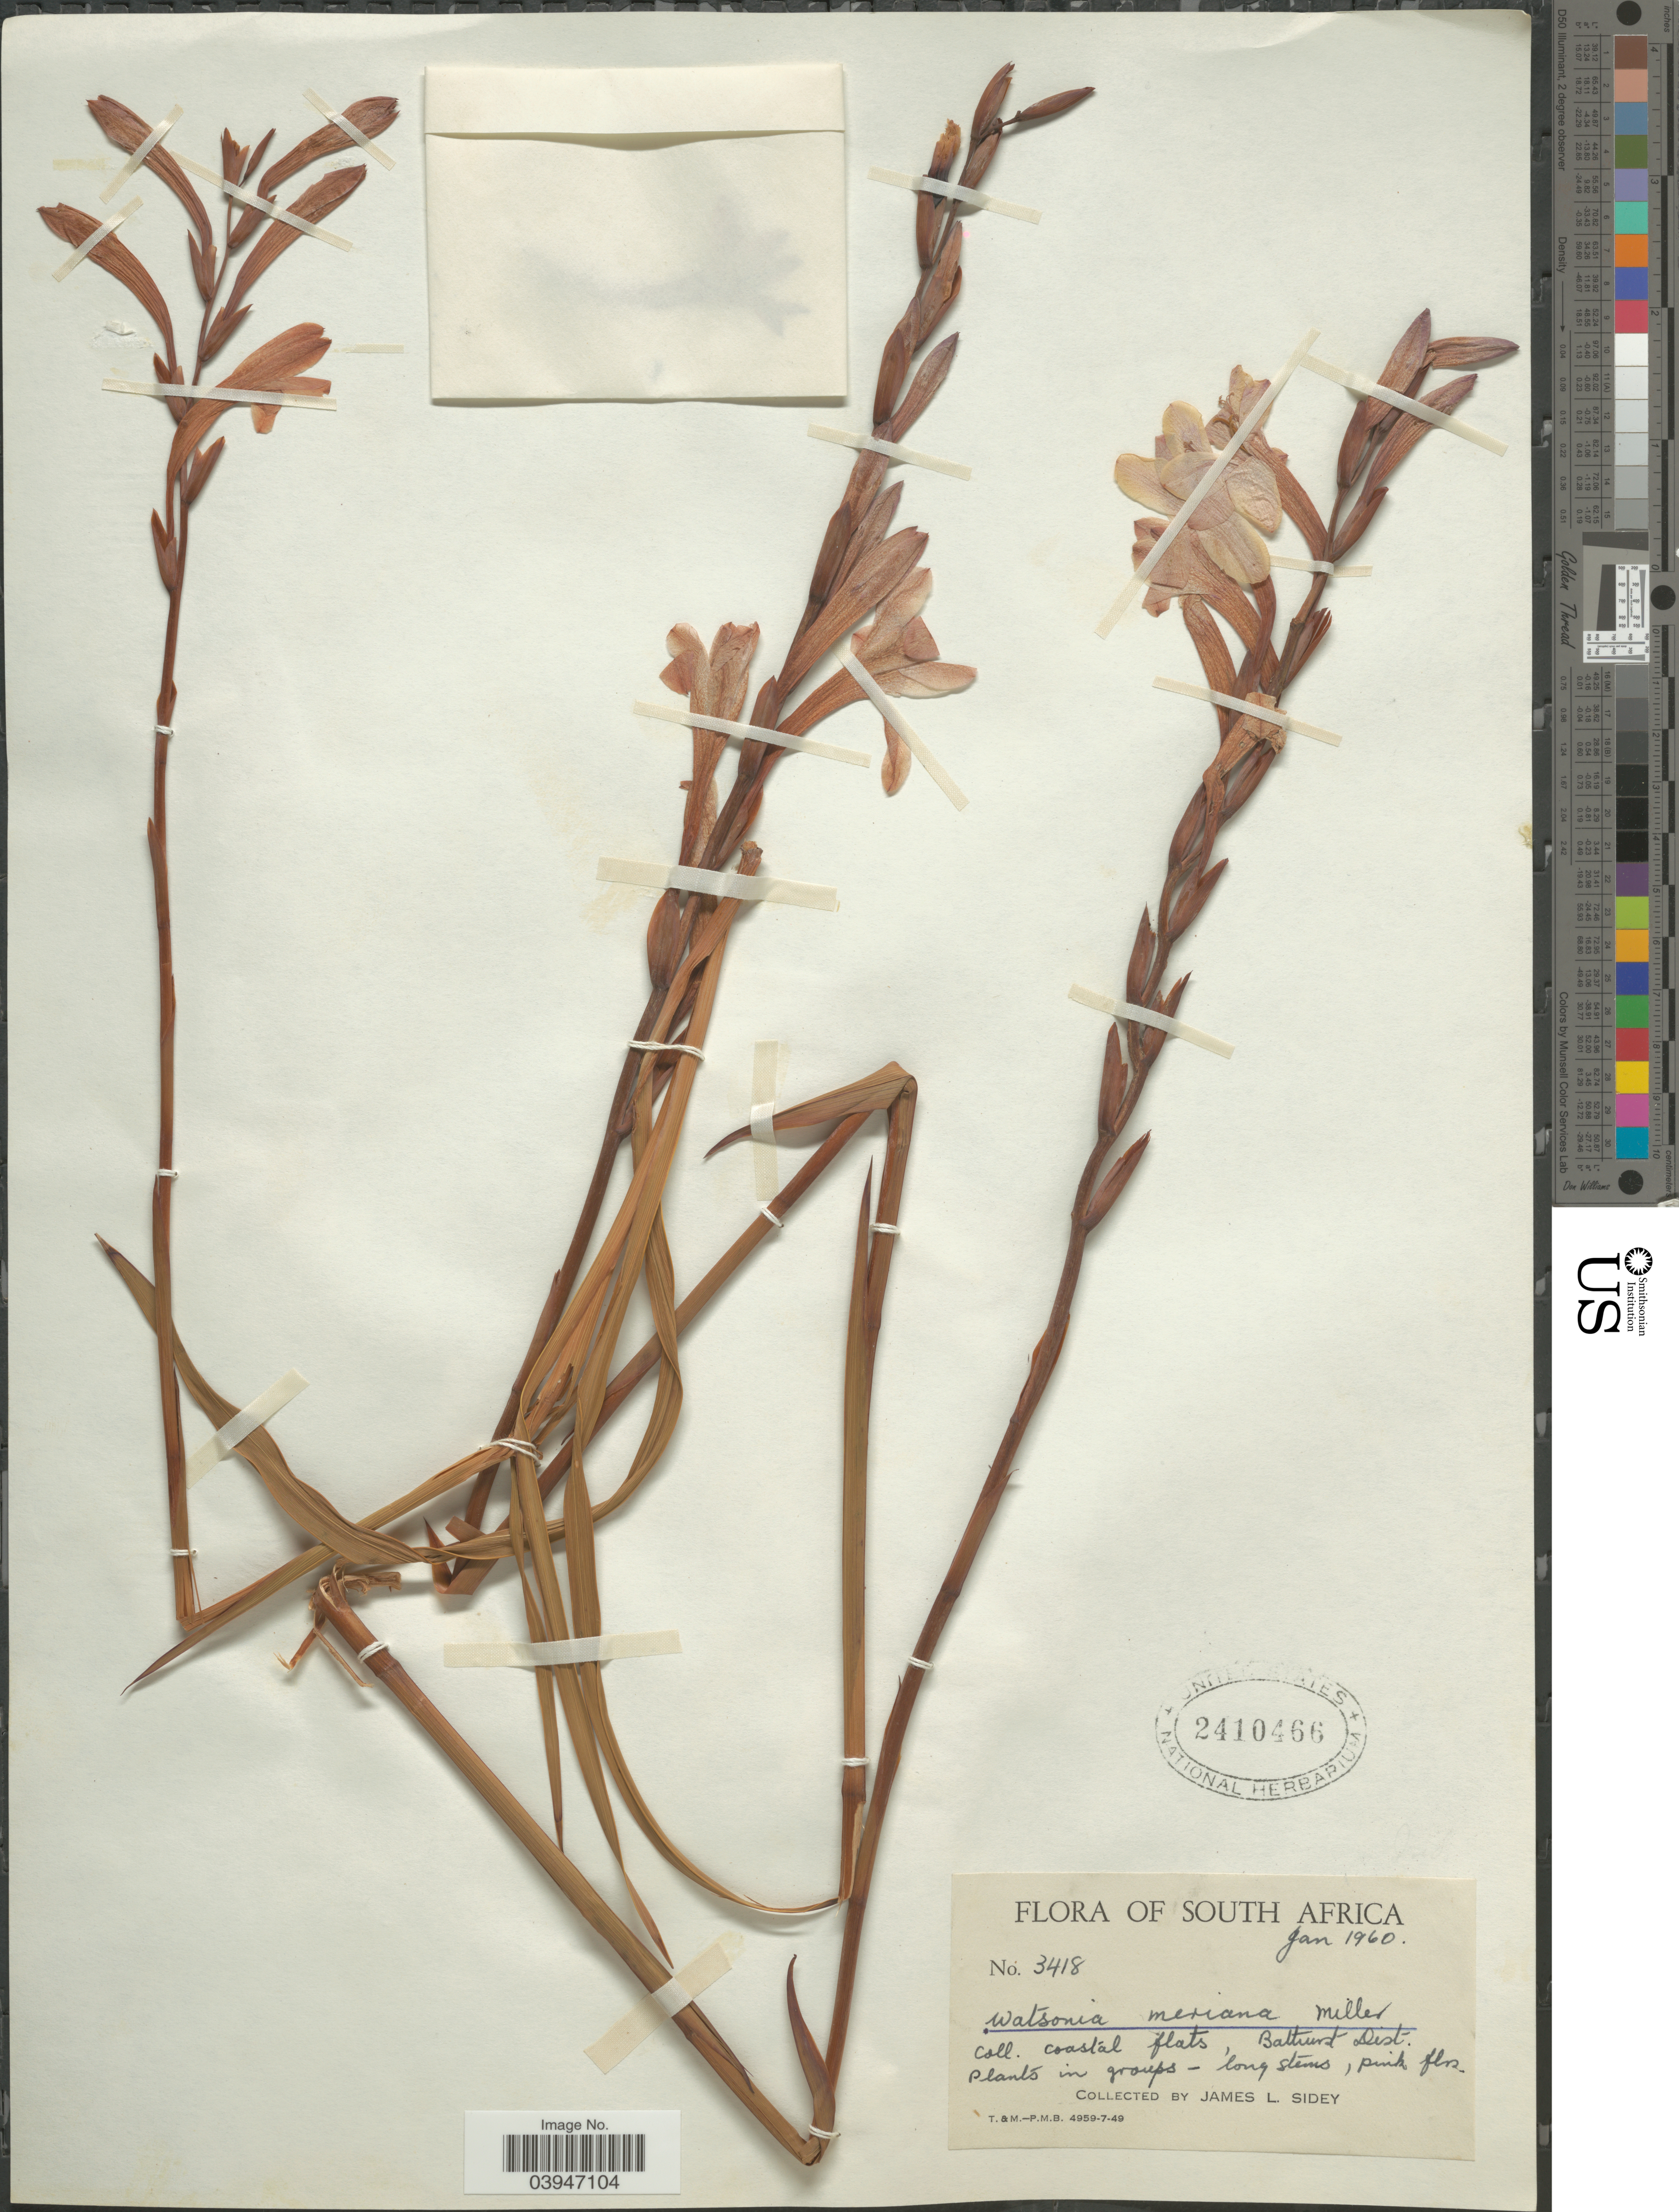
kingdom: Plantae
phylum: Tracheophyta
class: Liliopsida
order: Asparagales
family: Iridaceae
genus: Watsonia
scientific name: Watsonia meriana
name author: (L.) Mill.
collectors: J. L. Sidey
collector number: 3418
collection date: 1960-01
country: South Africa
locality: Bathurst Dist.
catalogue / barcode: US 2410466